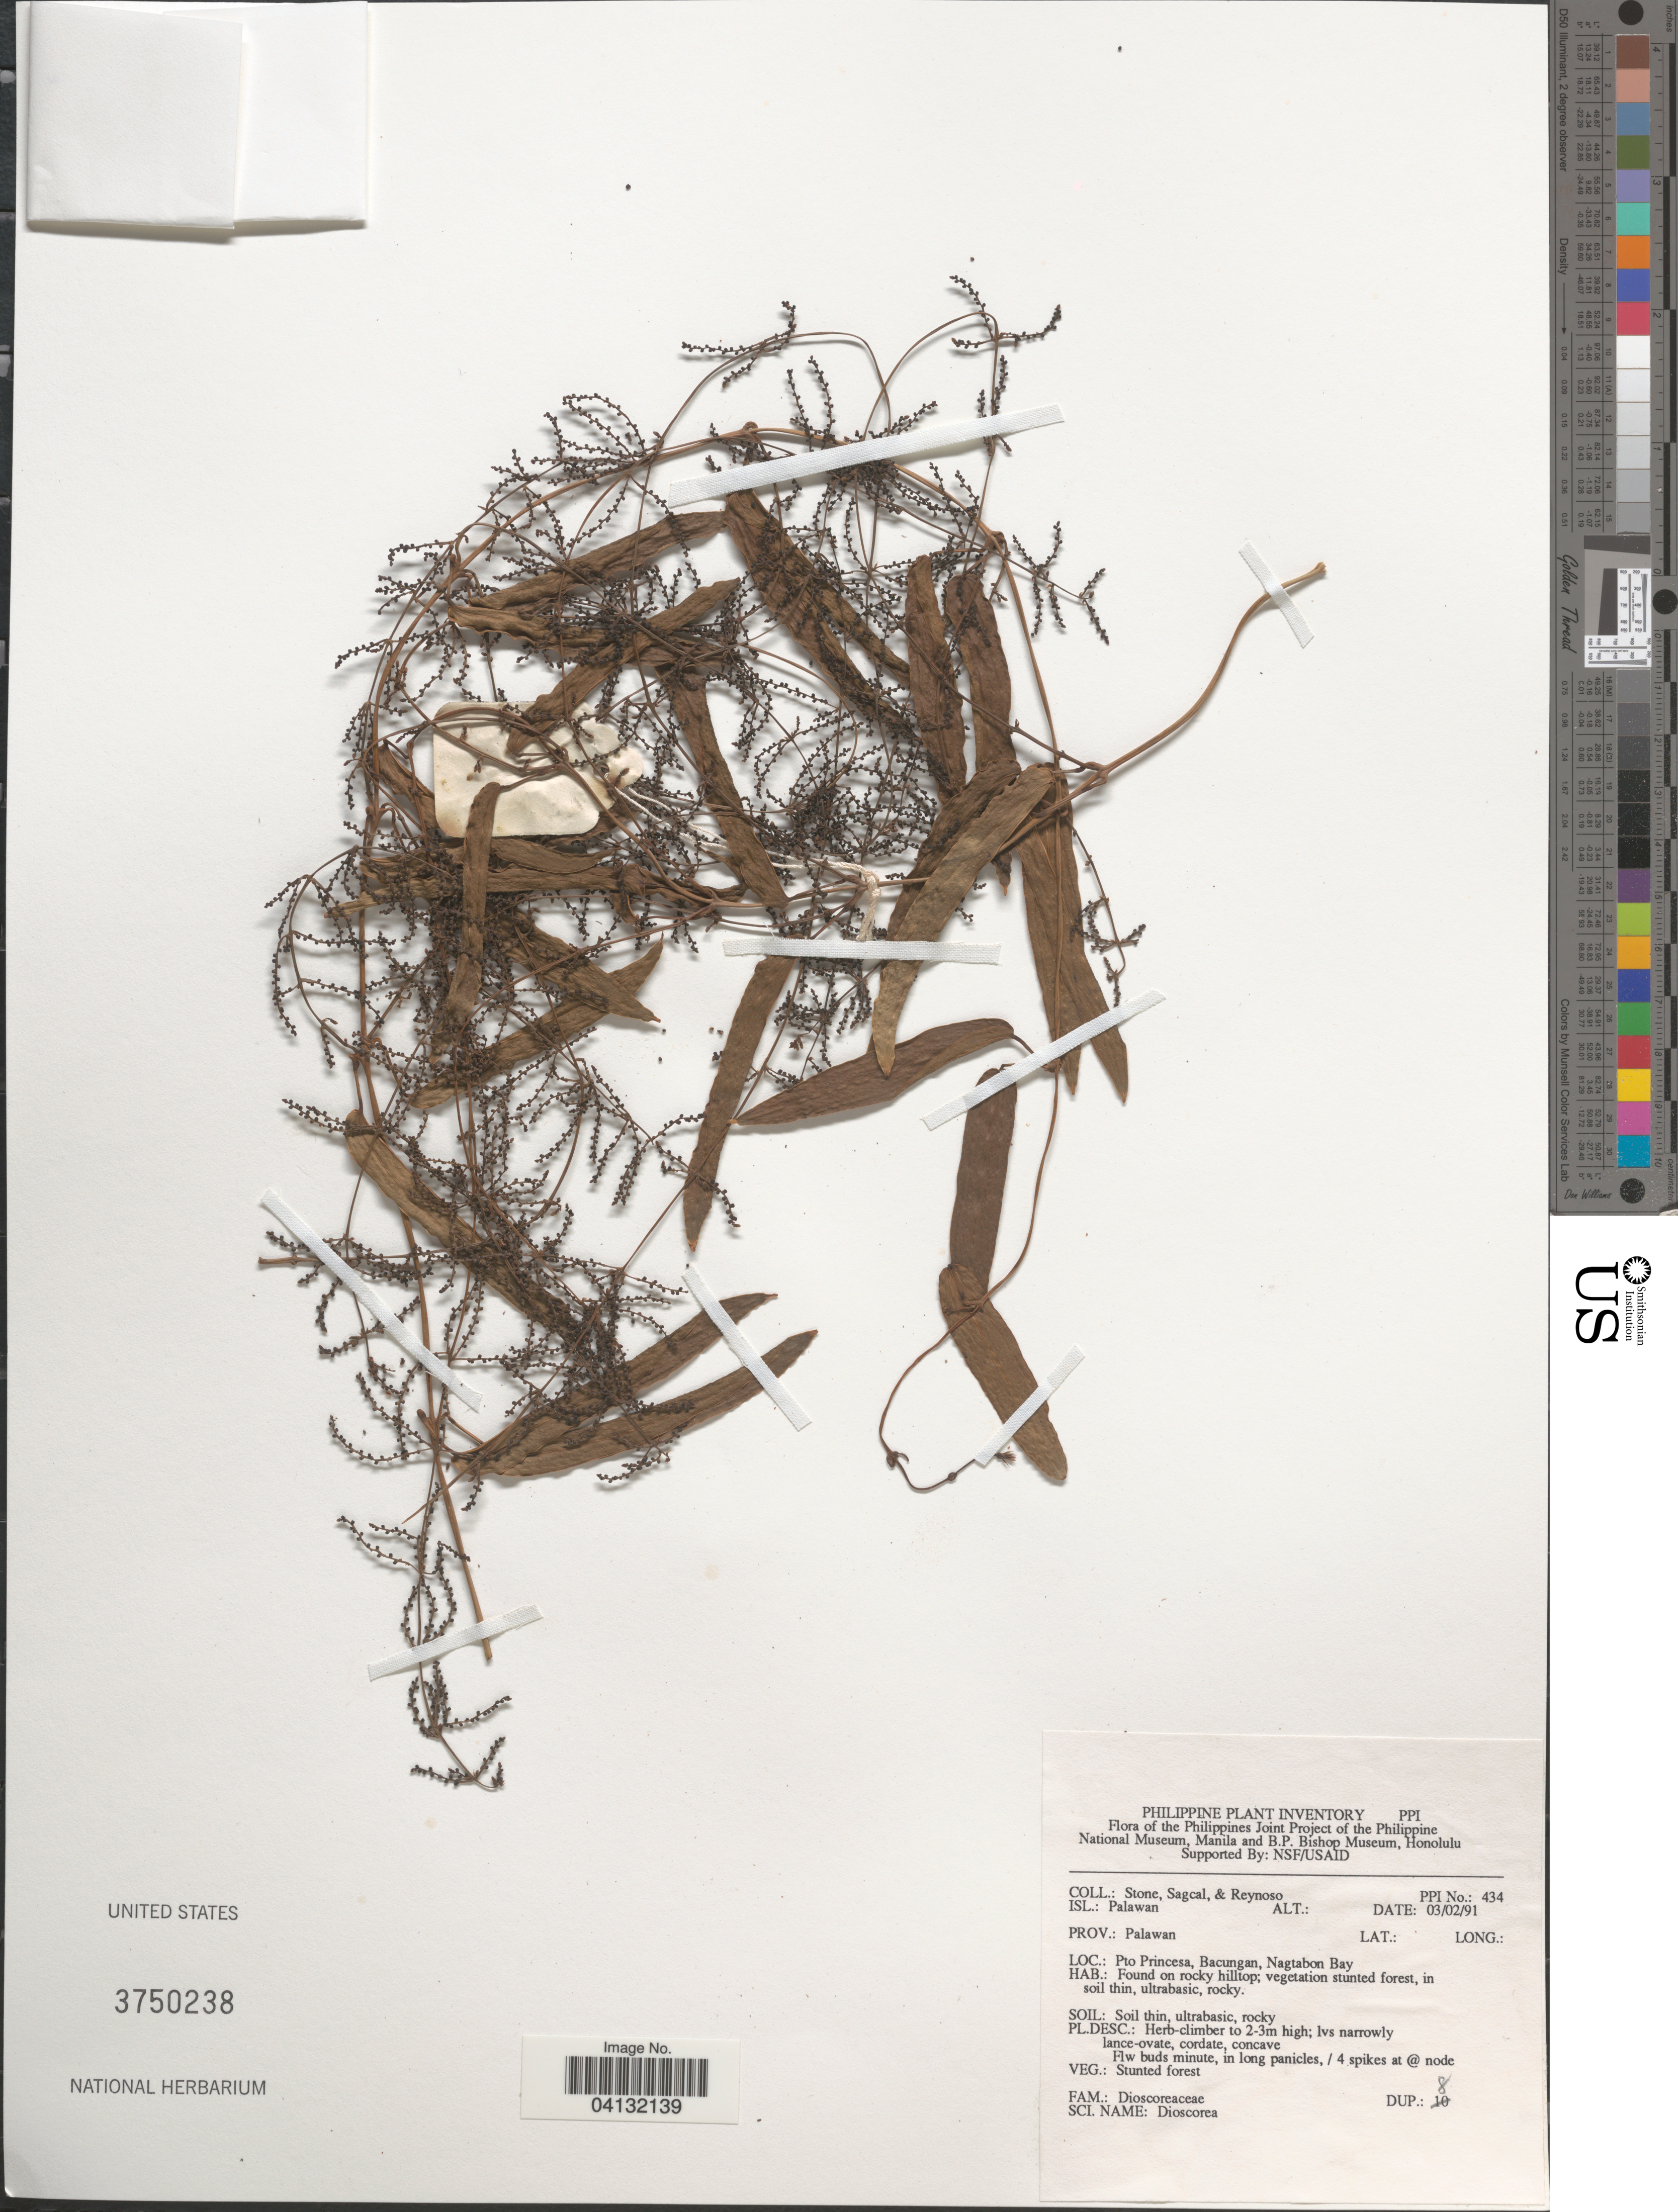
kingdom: Plantae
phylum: Tracheophyta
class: Liliopsida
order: Dioscoreales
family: Dioscoreaceae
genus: Dioscorea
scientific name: Dioscorea sp.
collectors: -. Stone, E. Sagcal & E. Reynoso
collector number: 434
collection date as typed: Transcribed d/m/y: 3/2/91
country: Philippines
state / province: Mimaropa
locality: Isl.: Palawan. Prov.: Palawan. Pto Princesa, Bacungan, Nagtabon Bay.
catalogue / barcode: US 3750238